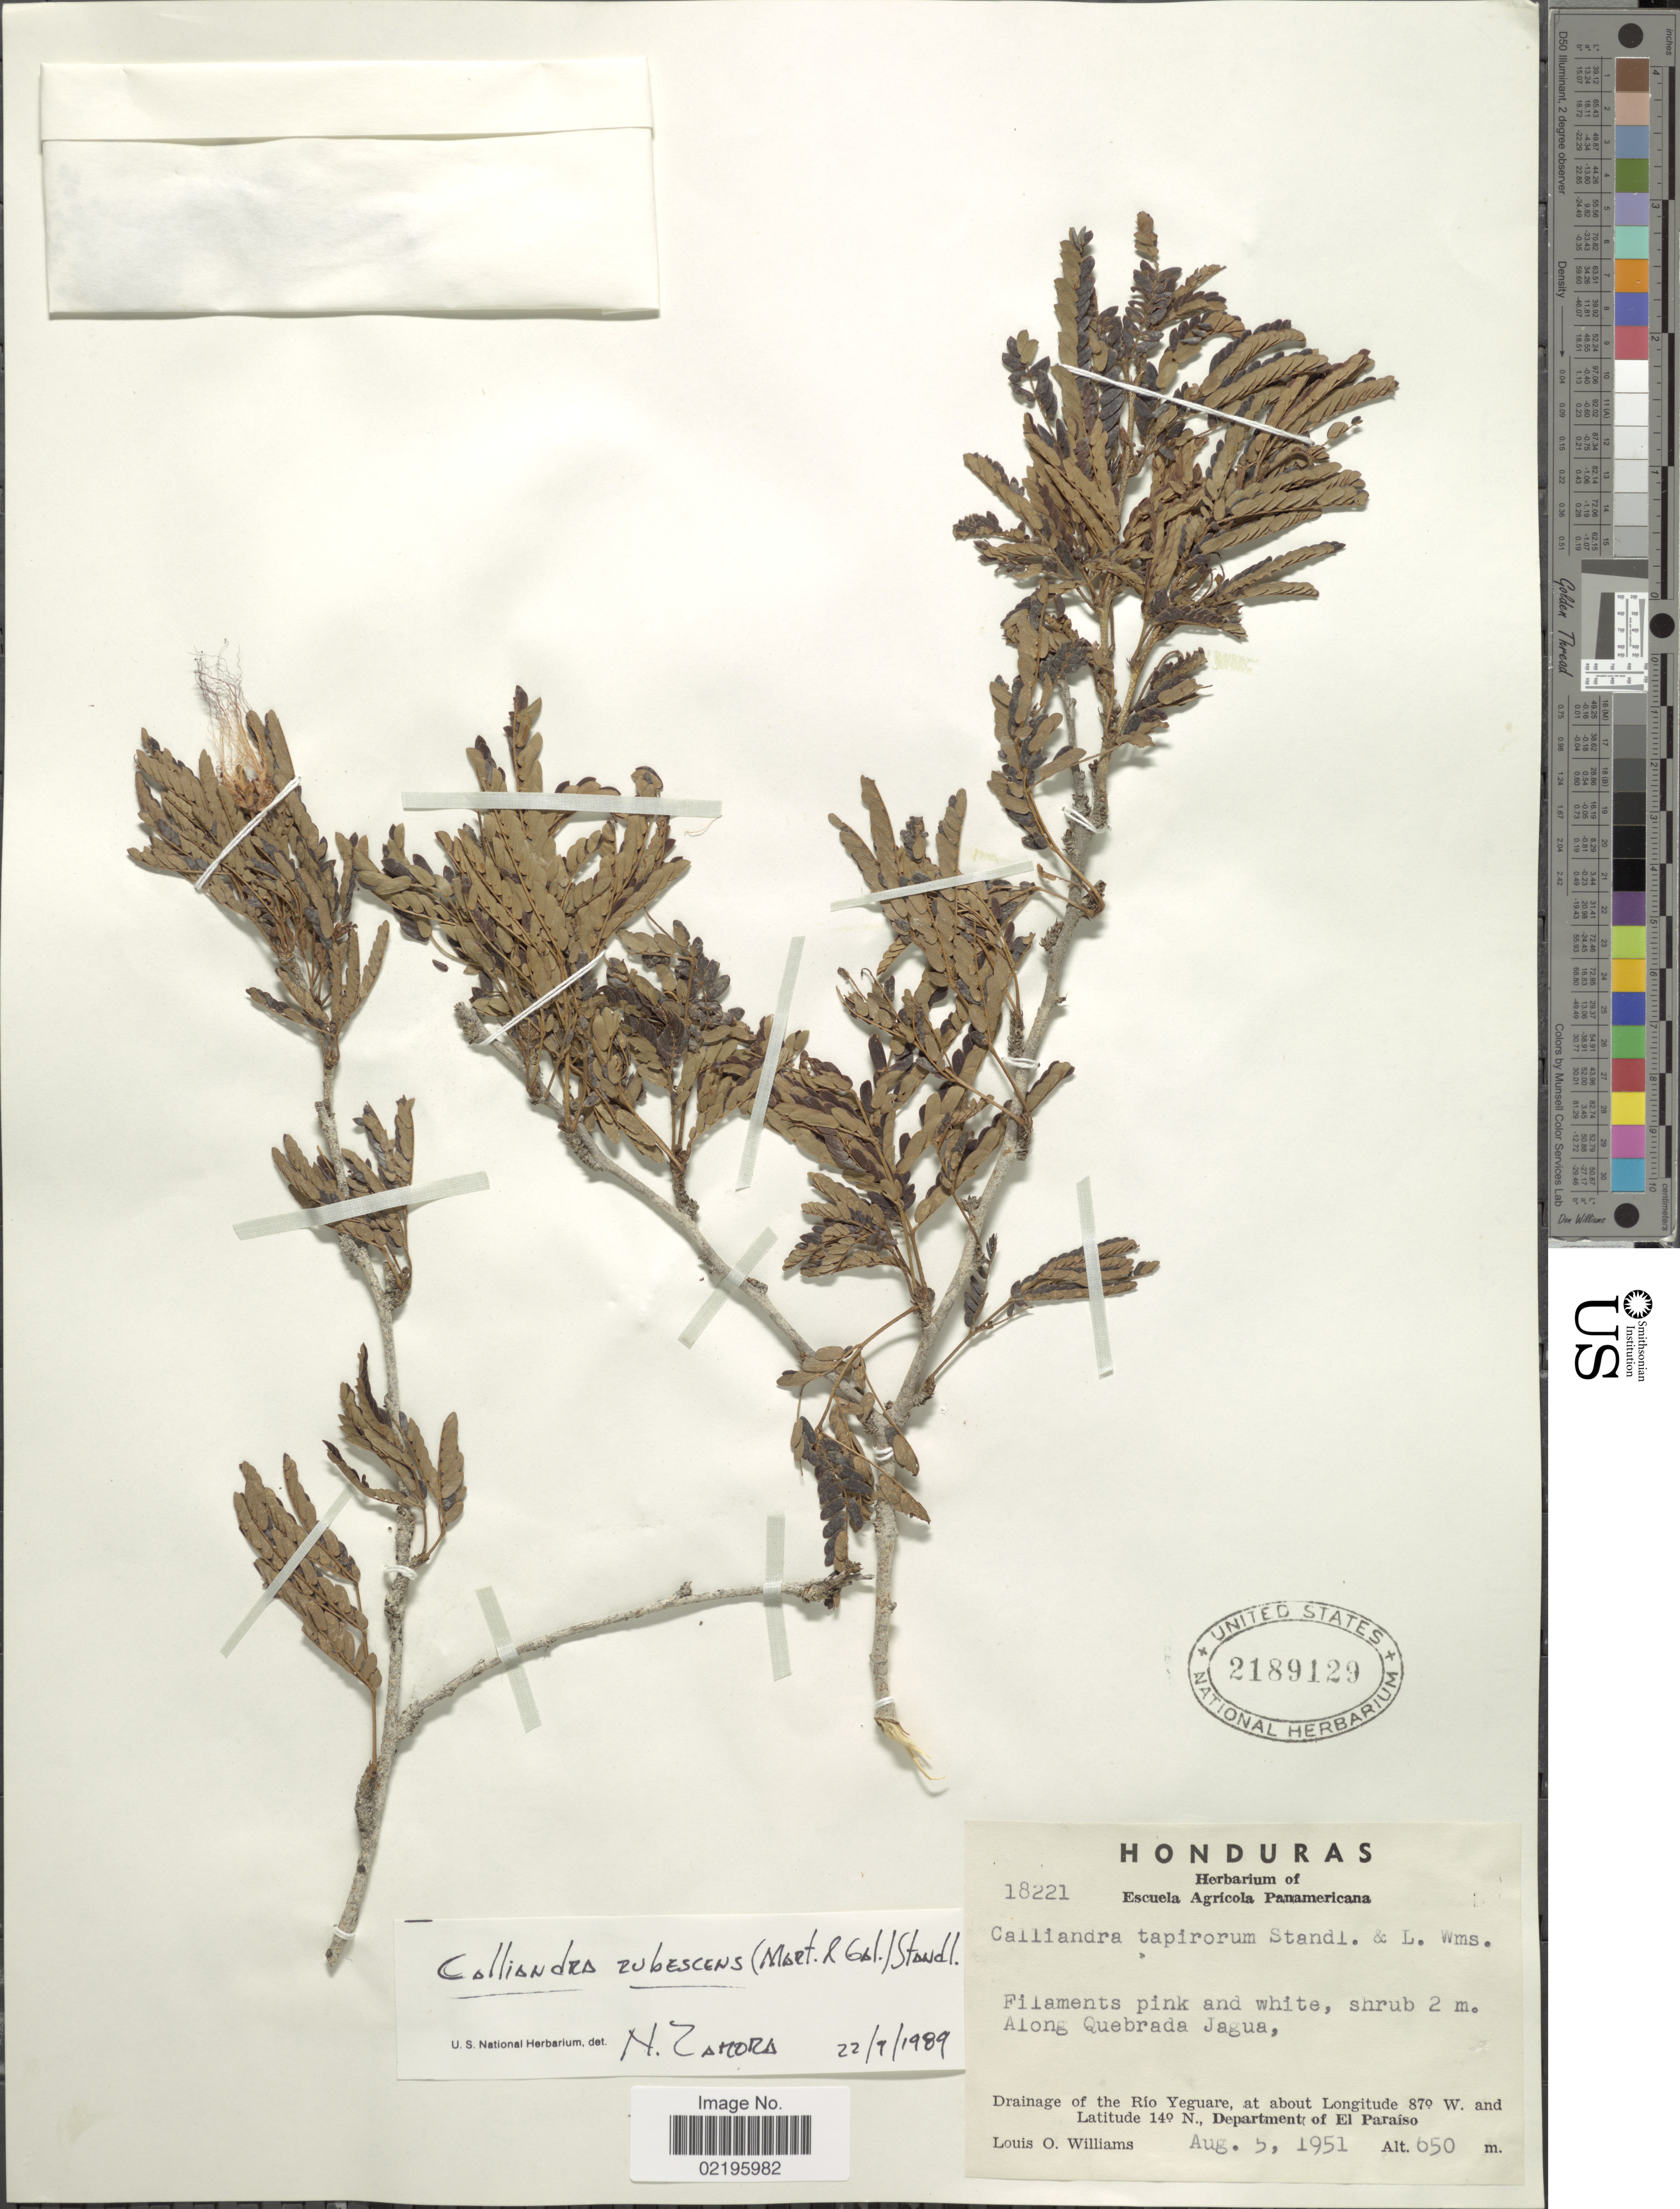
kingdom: Plantae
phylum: Tracheophyta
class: Magnoliopsida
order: Fabales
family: Fabaceae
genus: Calliandra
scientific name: Calliandra rubescens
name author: (M. Martens) Standl.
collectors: L. O. Williams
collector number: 18221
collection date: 1951-08-05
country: Honduras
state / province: El Paraíso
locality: Along Quebrada Jagua, Drainage of the Rio Geyuare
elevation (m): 650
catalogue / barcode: US 2189129